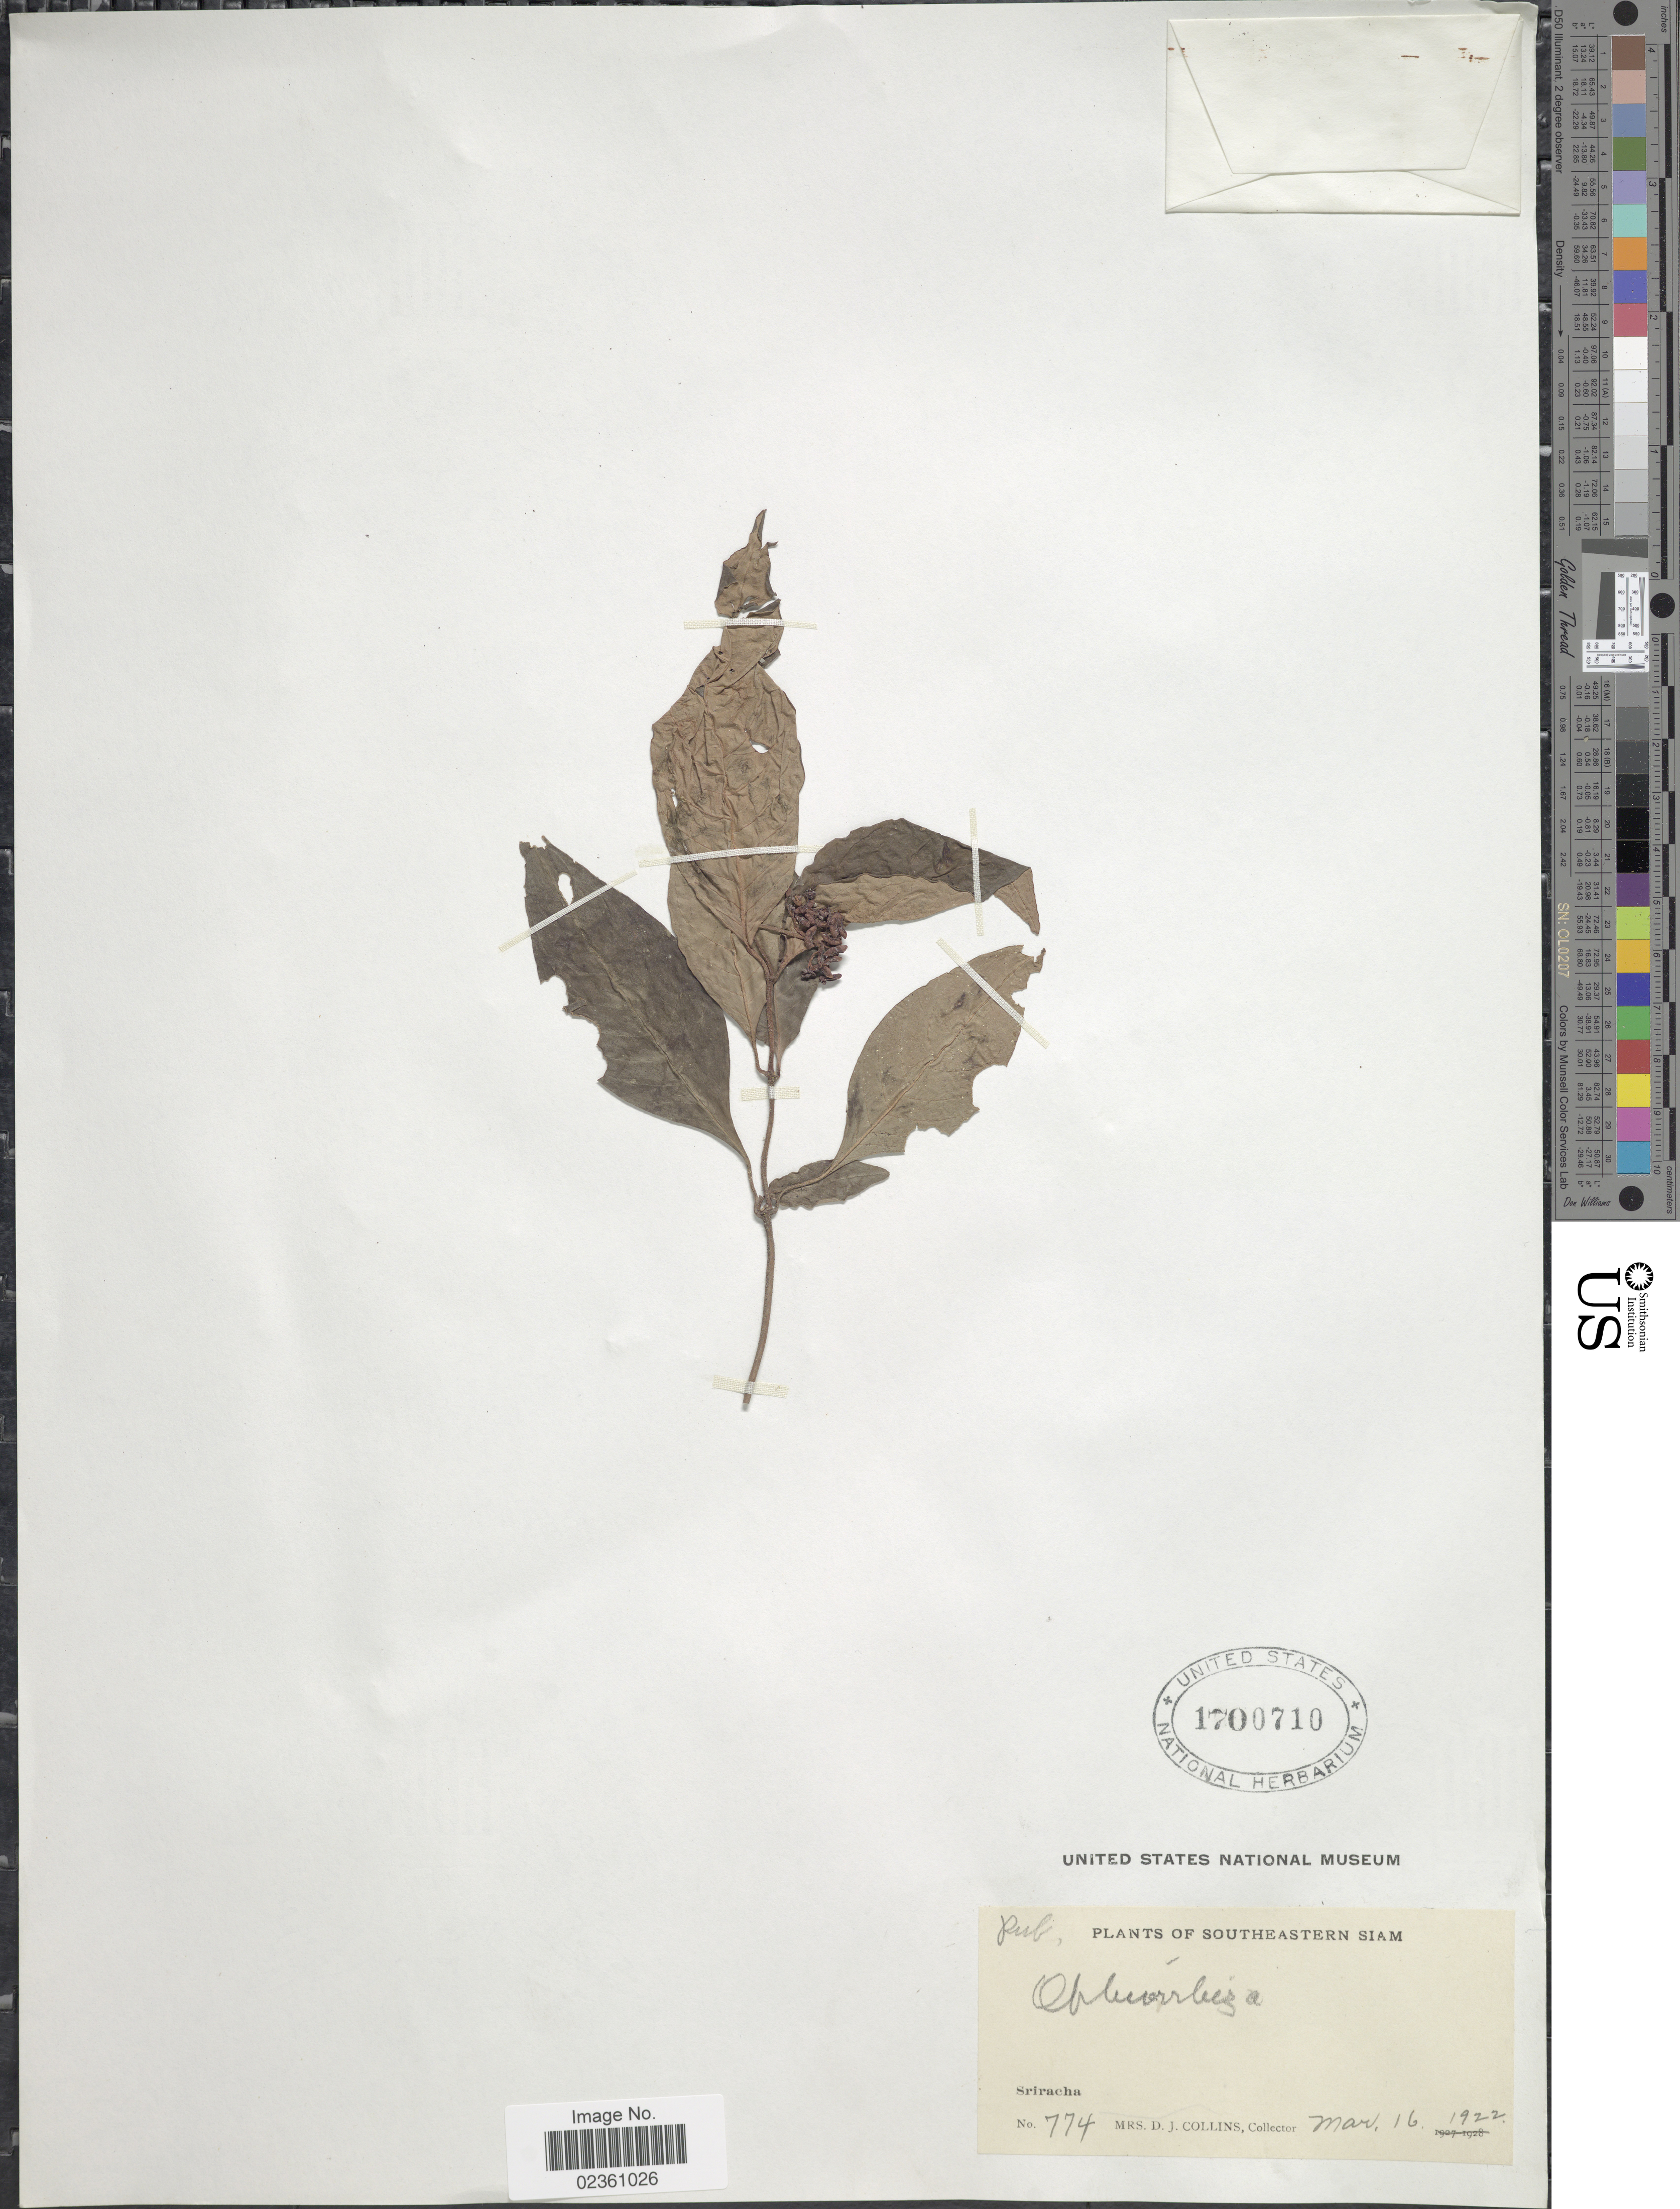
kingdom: Plantae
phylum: Tracheophyta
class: Magnoliopsida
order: Gentianales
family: Rubiaceae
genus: Ophiorrhiza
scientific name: Ophiorrhiza sp.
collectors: Mrs. D. J. Collins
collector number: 774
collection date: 1922-03-16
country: Thailand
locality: Southeastern Siam, Sriracha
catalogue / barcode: US 1700710